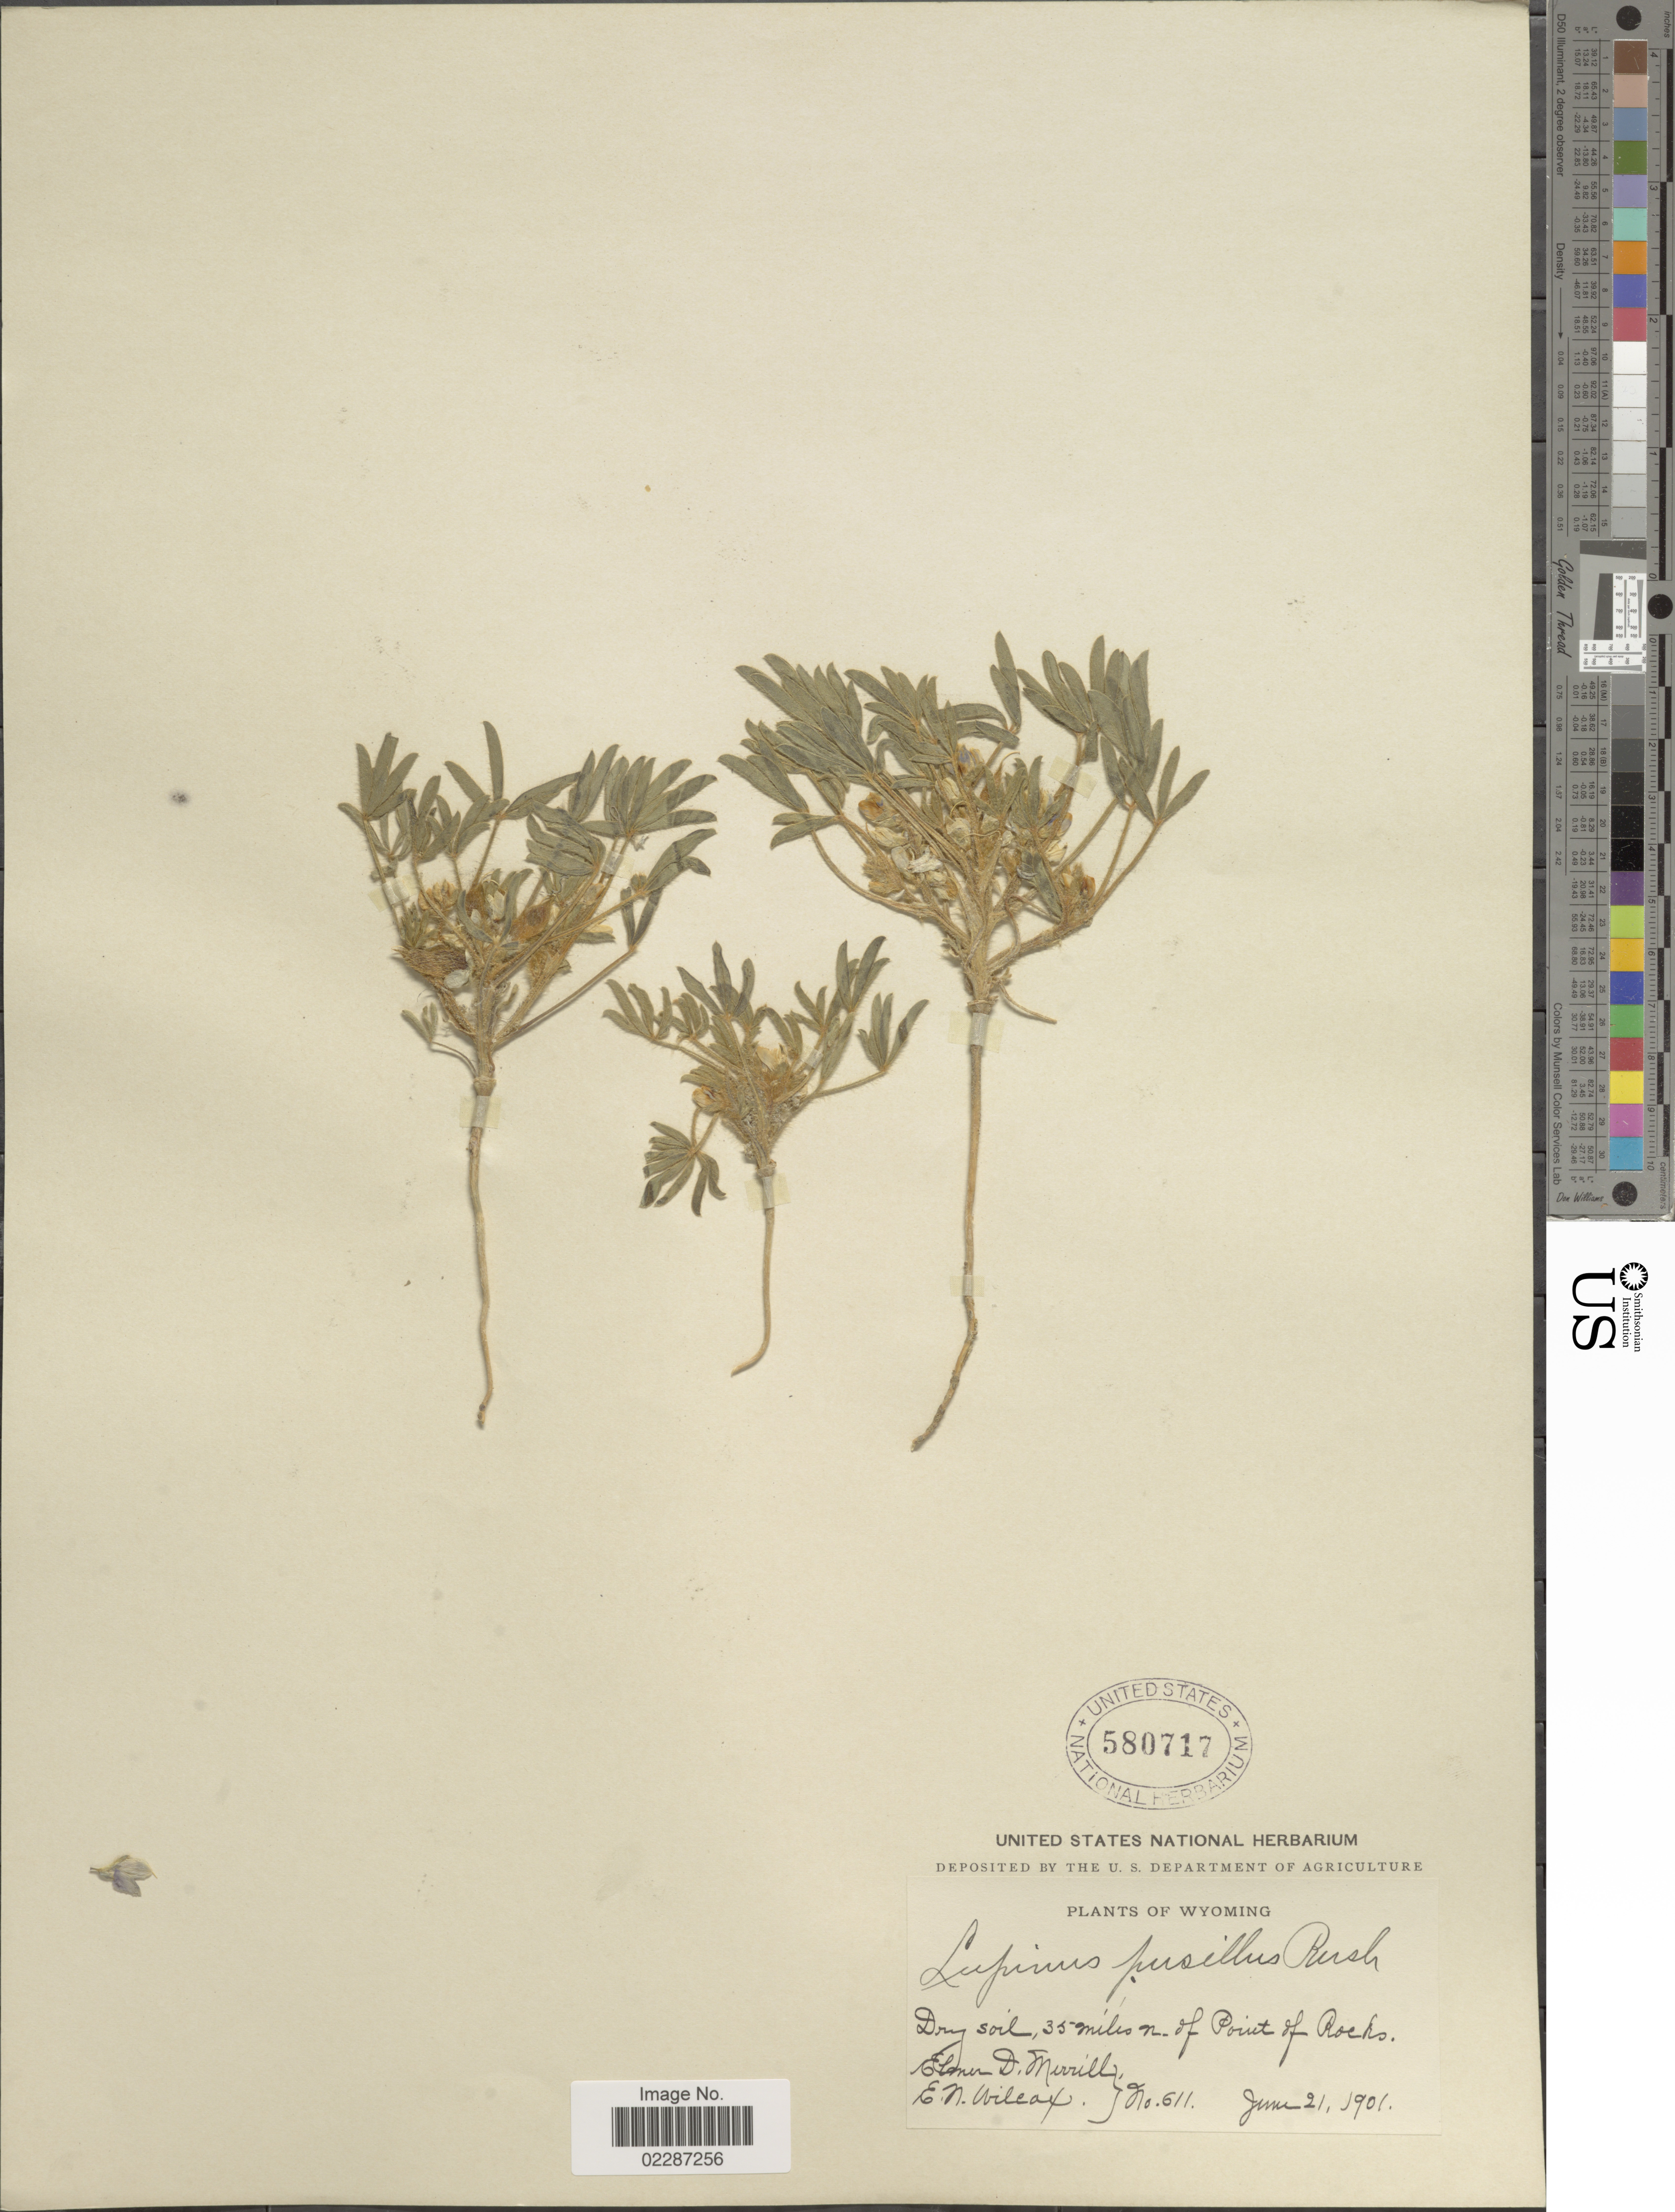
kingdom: Plantae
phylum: Tracheophyta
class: Magnoliopsida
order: Fabales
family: Fabaceae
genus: Lupinus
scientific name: Lupinus pusillus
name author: Pursh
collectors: E. D. Merrill & E. Wilcox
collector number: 611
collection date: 1901-06-21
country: United States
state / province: Wyoming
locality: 35 miles n. of Point of Rocks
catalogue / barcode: US 580717